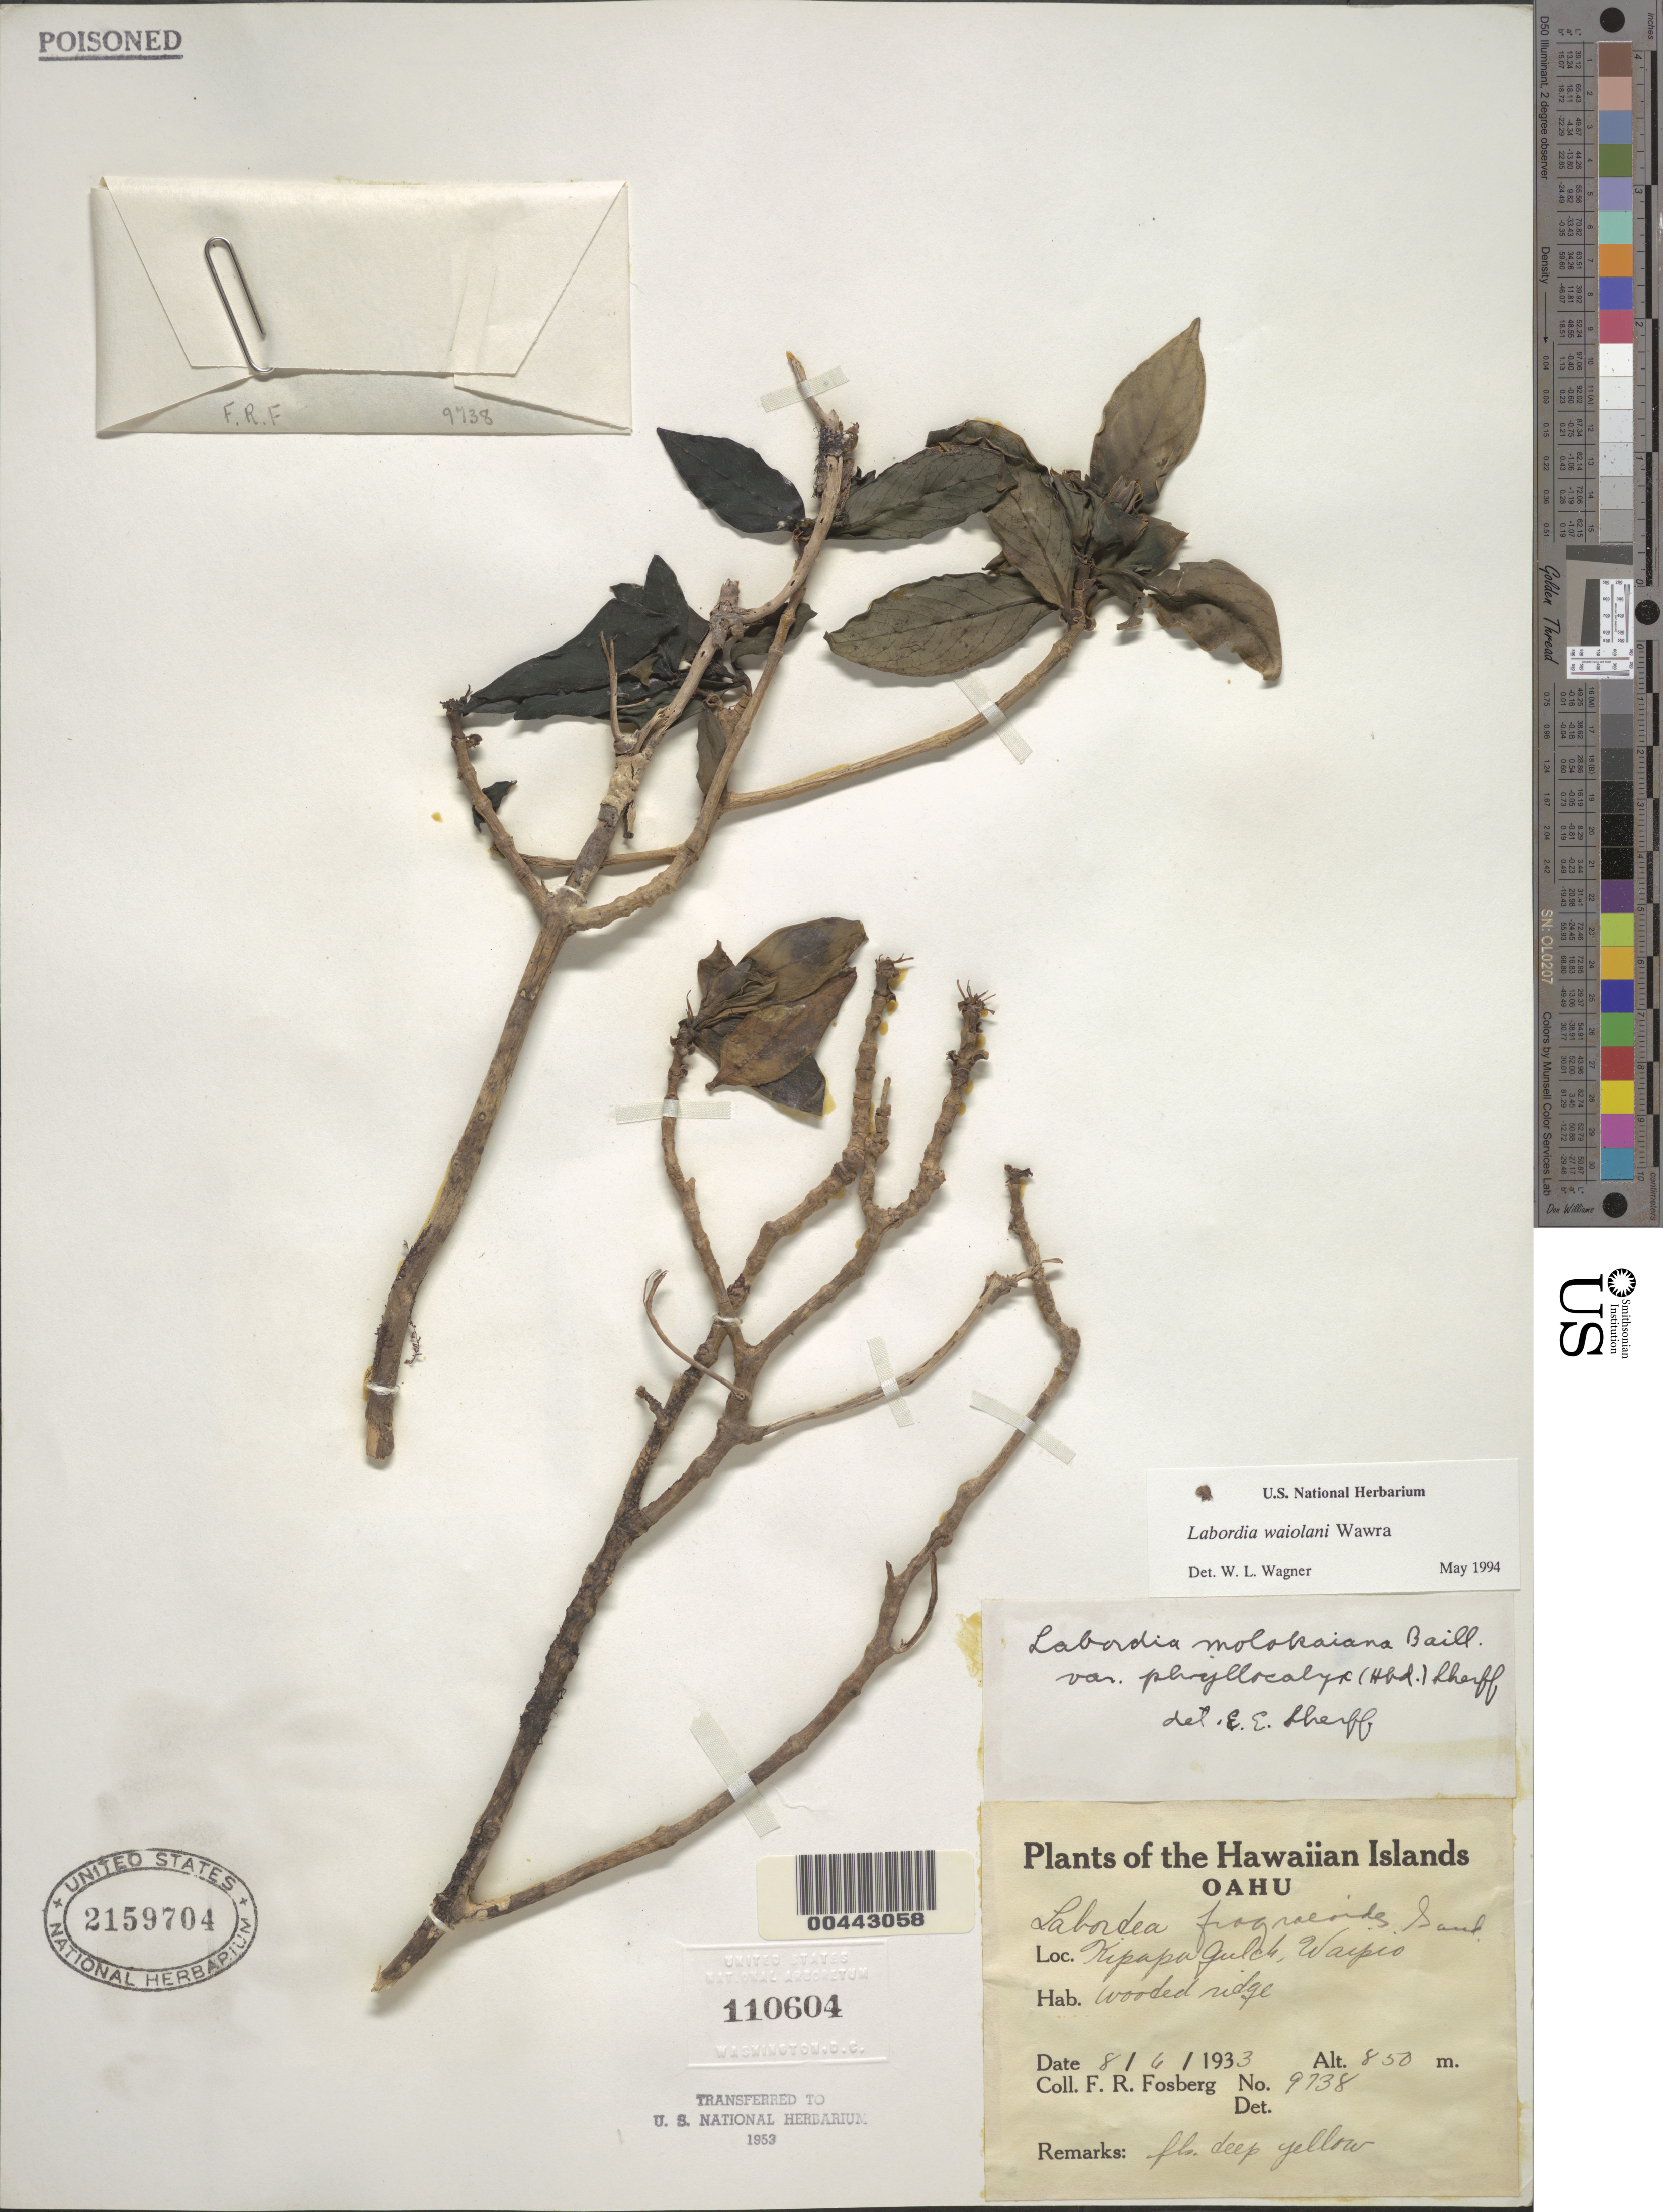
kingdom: Plantae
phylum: Tracheophyta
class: Magnoliopsida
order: Gentianales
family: Loganiaceae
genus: Geniostoma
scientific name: Geniostoma waiolani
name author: (Wawra) Byng & Christenh.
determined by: Wagner, W. L., (BOT), Smithsonian Institution - National Museum of Natural History (UNITED STATES)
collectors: F. R. Fosberg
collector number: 9738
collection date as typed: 8 Jun 1933 or 6 Aug 1933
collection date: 1933-06-08 or 1933-08-06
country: United States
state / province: Hawaii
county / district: Honolulu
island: Oahu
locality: Kipapa Gulch, Waipio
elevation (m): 850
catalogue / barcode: US 2159704